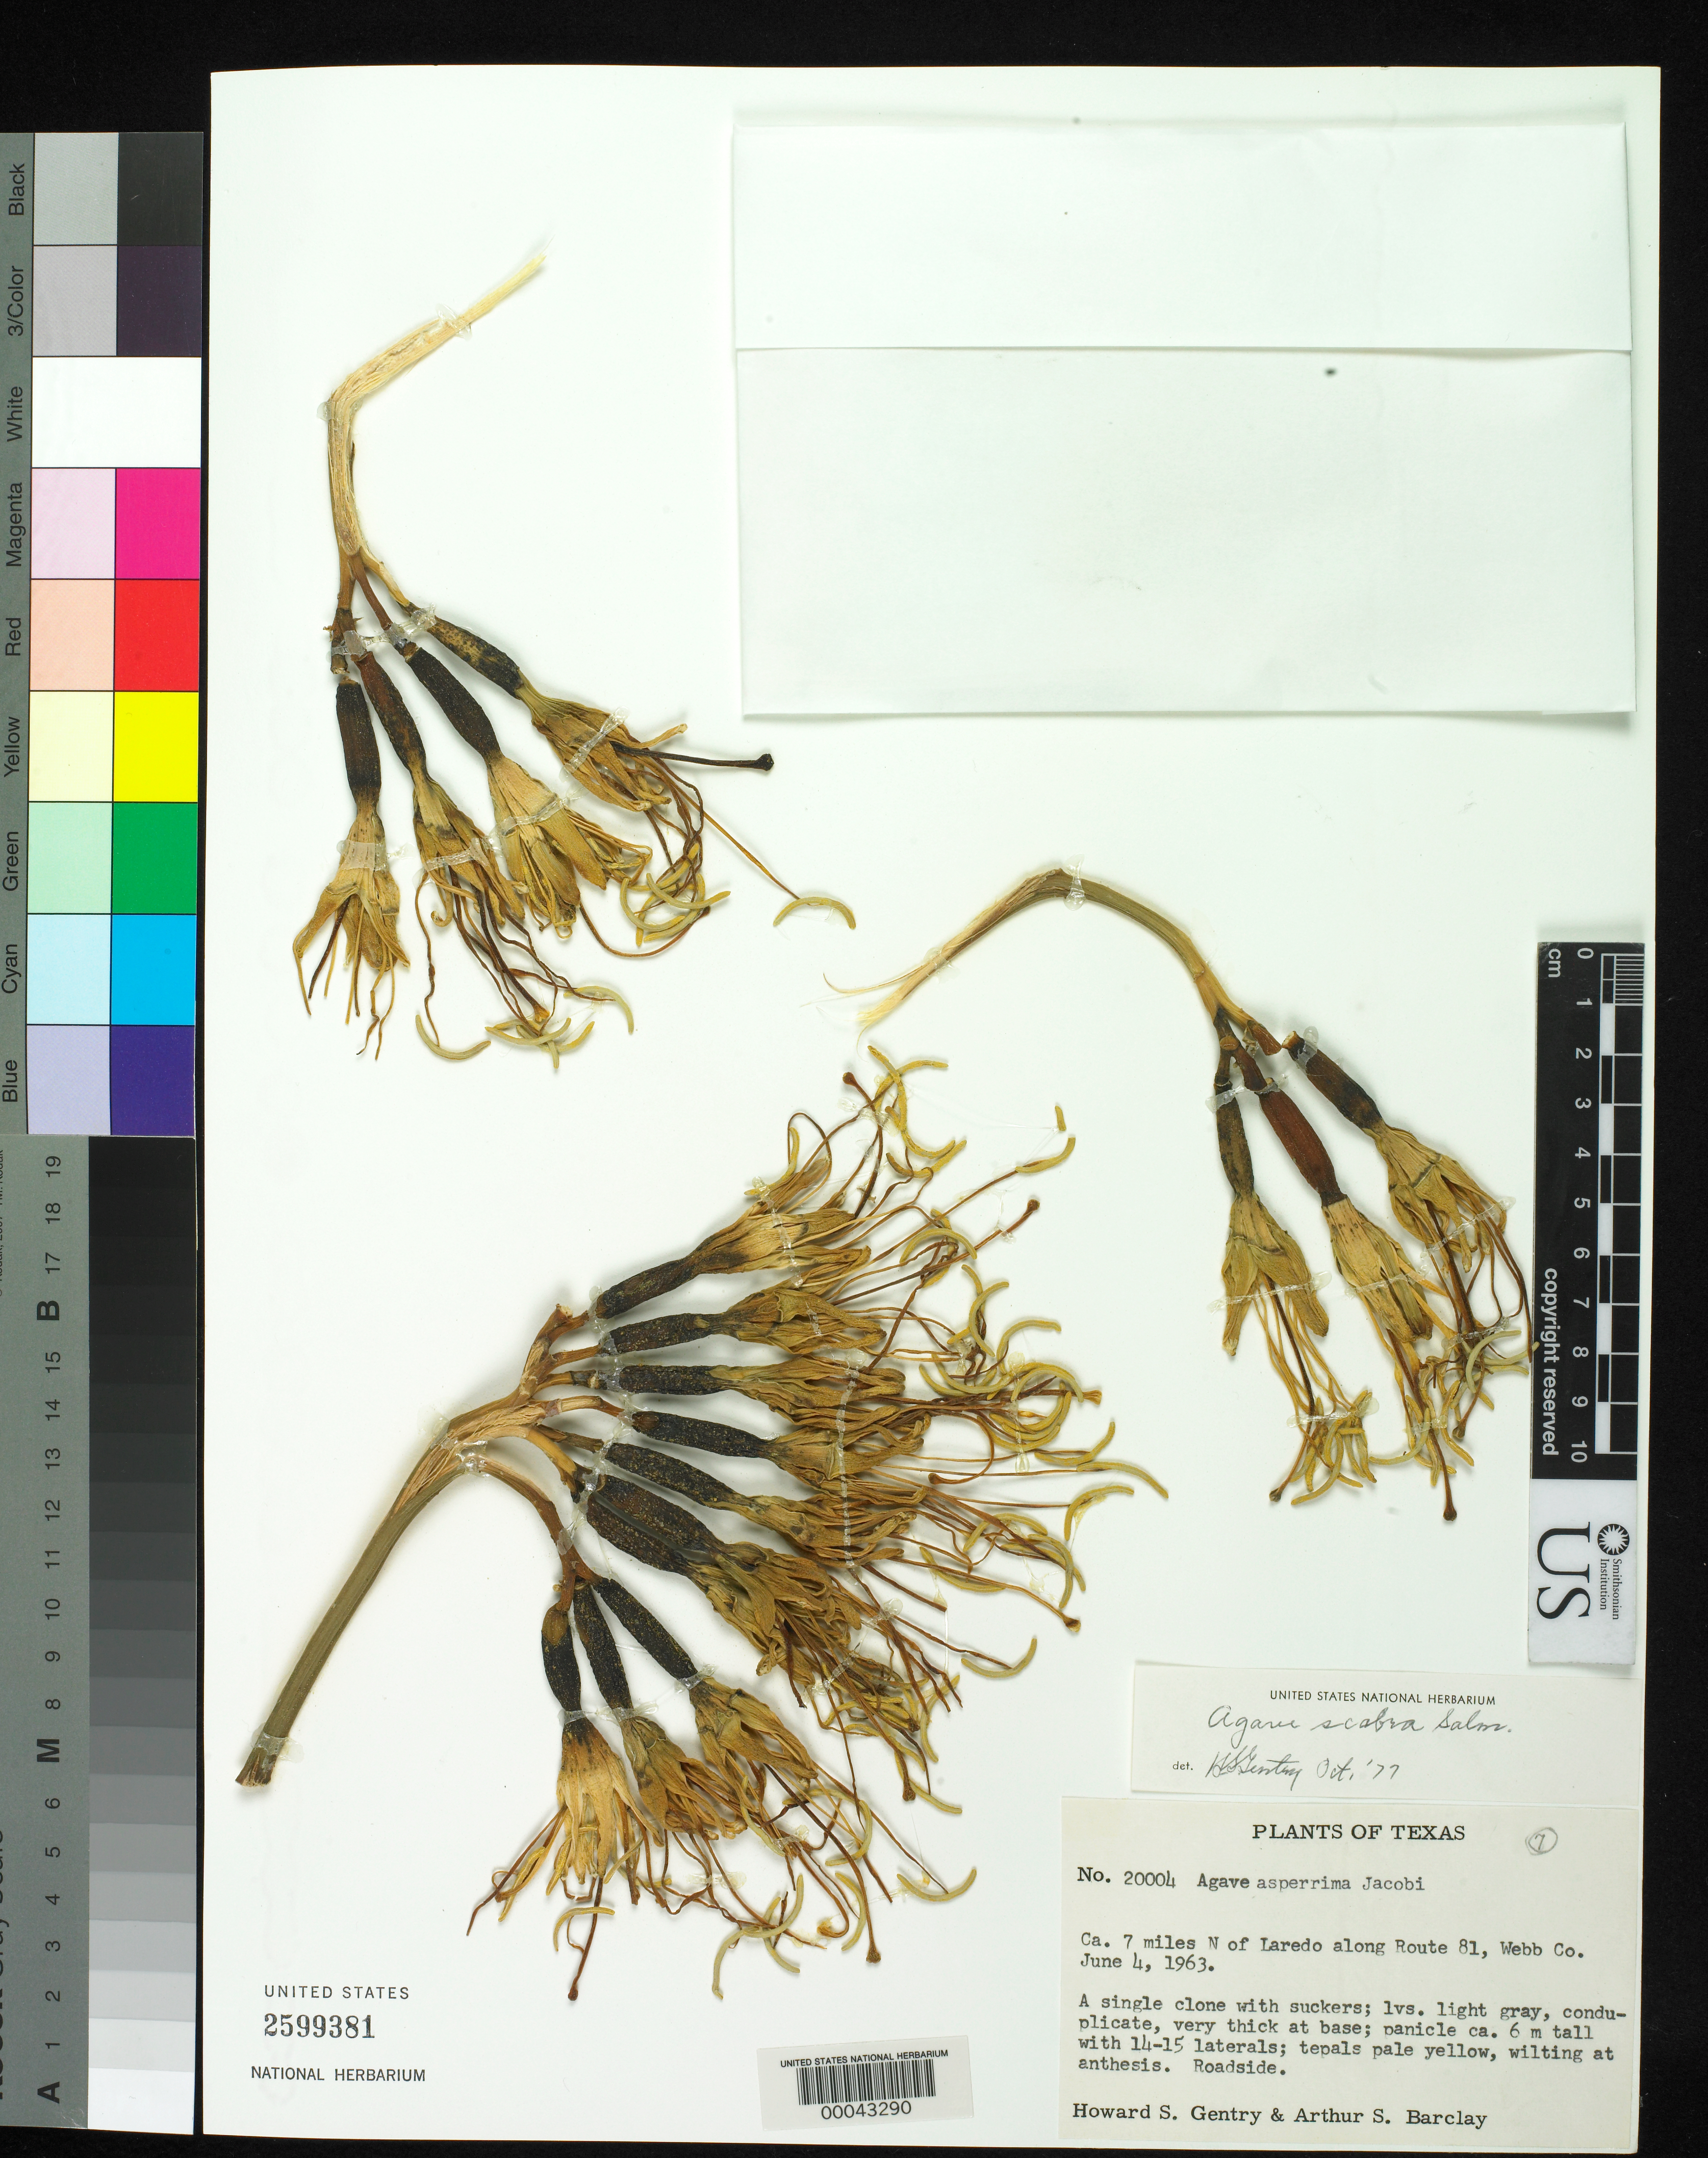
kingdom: Plantae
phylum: Tracheophyta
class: Liliopsida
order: Asparagales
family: Asparagaceae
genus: Agave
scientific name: Agave scabra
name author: Salm-Dyck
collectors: H. S. Gentry & A. S. Barclay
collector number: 20004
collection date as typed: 04 Jun 1963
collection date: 1963-06-04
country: United States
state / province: Texas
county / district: Webb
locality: Ca 7 mi n of laredo along route 81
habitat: Roadside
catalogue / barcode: US 2599381